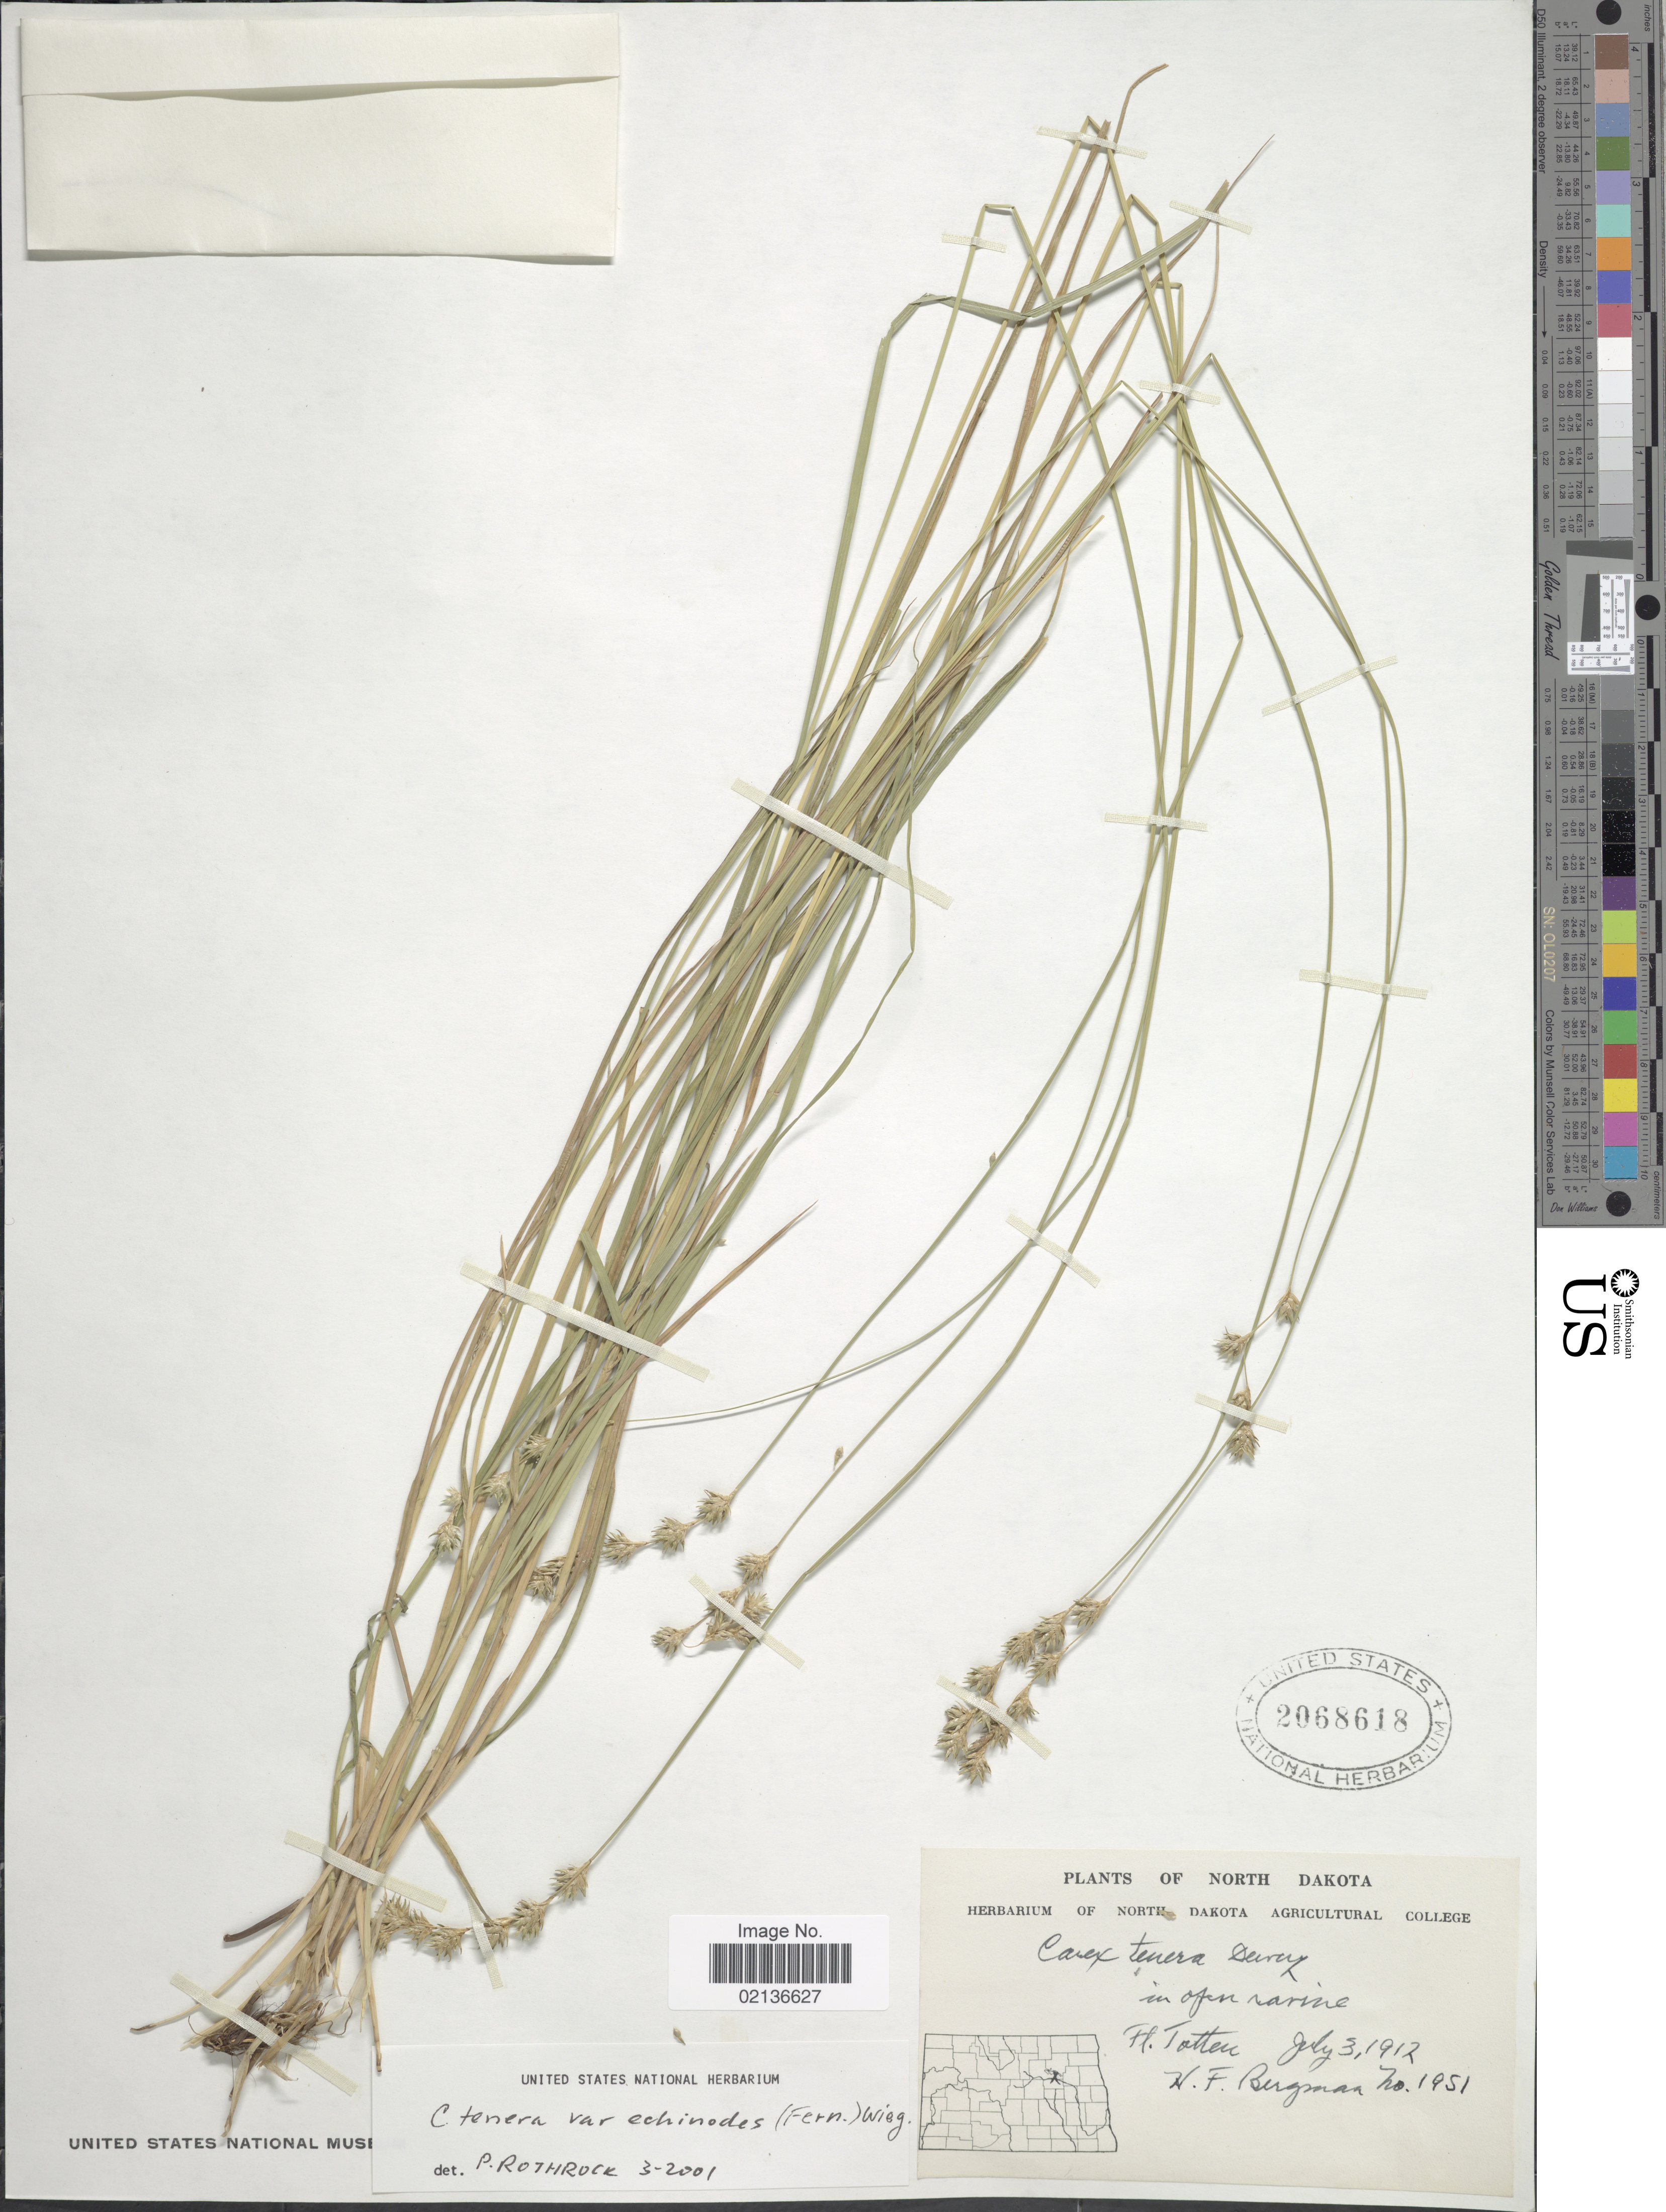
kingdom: Plantae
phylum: Tracheophyta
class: Liliopsida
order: Poales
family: Cyperaceae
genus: Carex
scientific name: Carex echinodes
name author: (Fernald) P. Rothr. et al.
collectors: H. Bergman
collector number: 1951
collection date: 1912-07-03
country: United States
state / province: North Dakota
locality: In open ravine, Fl. Totten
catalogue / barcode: US 2068618